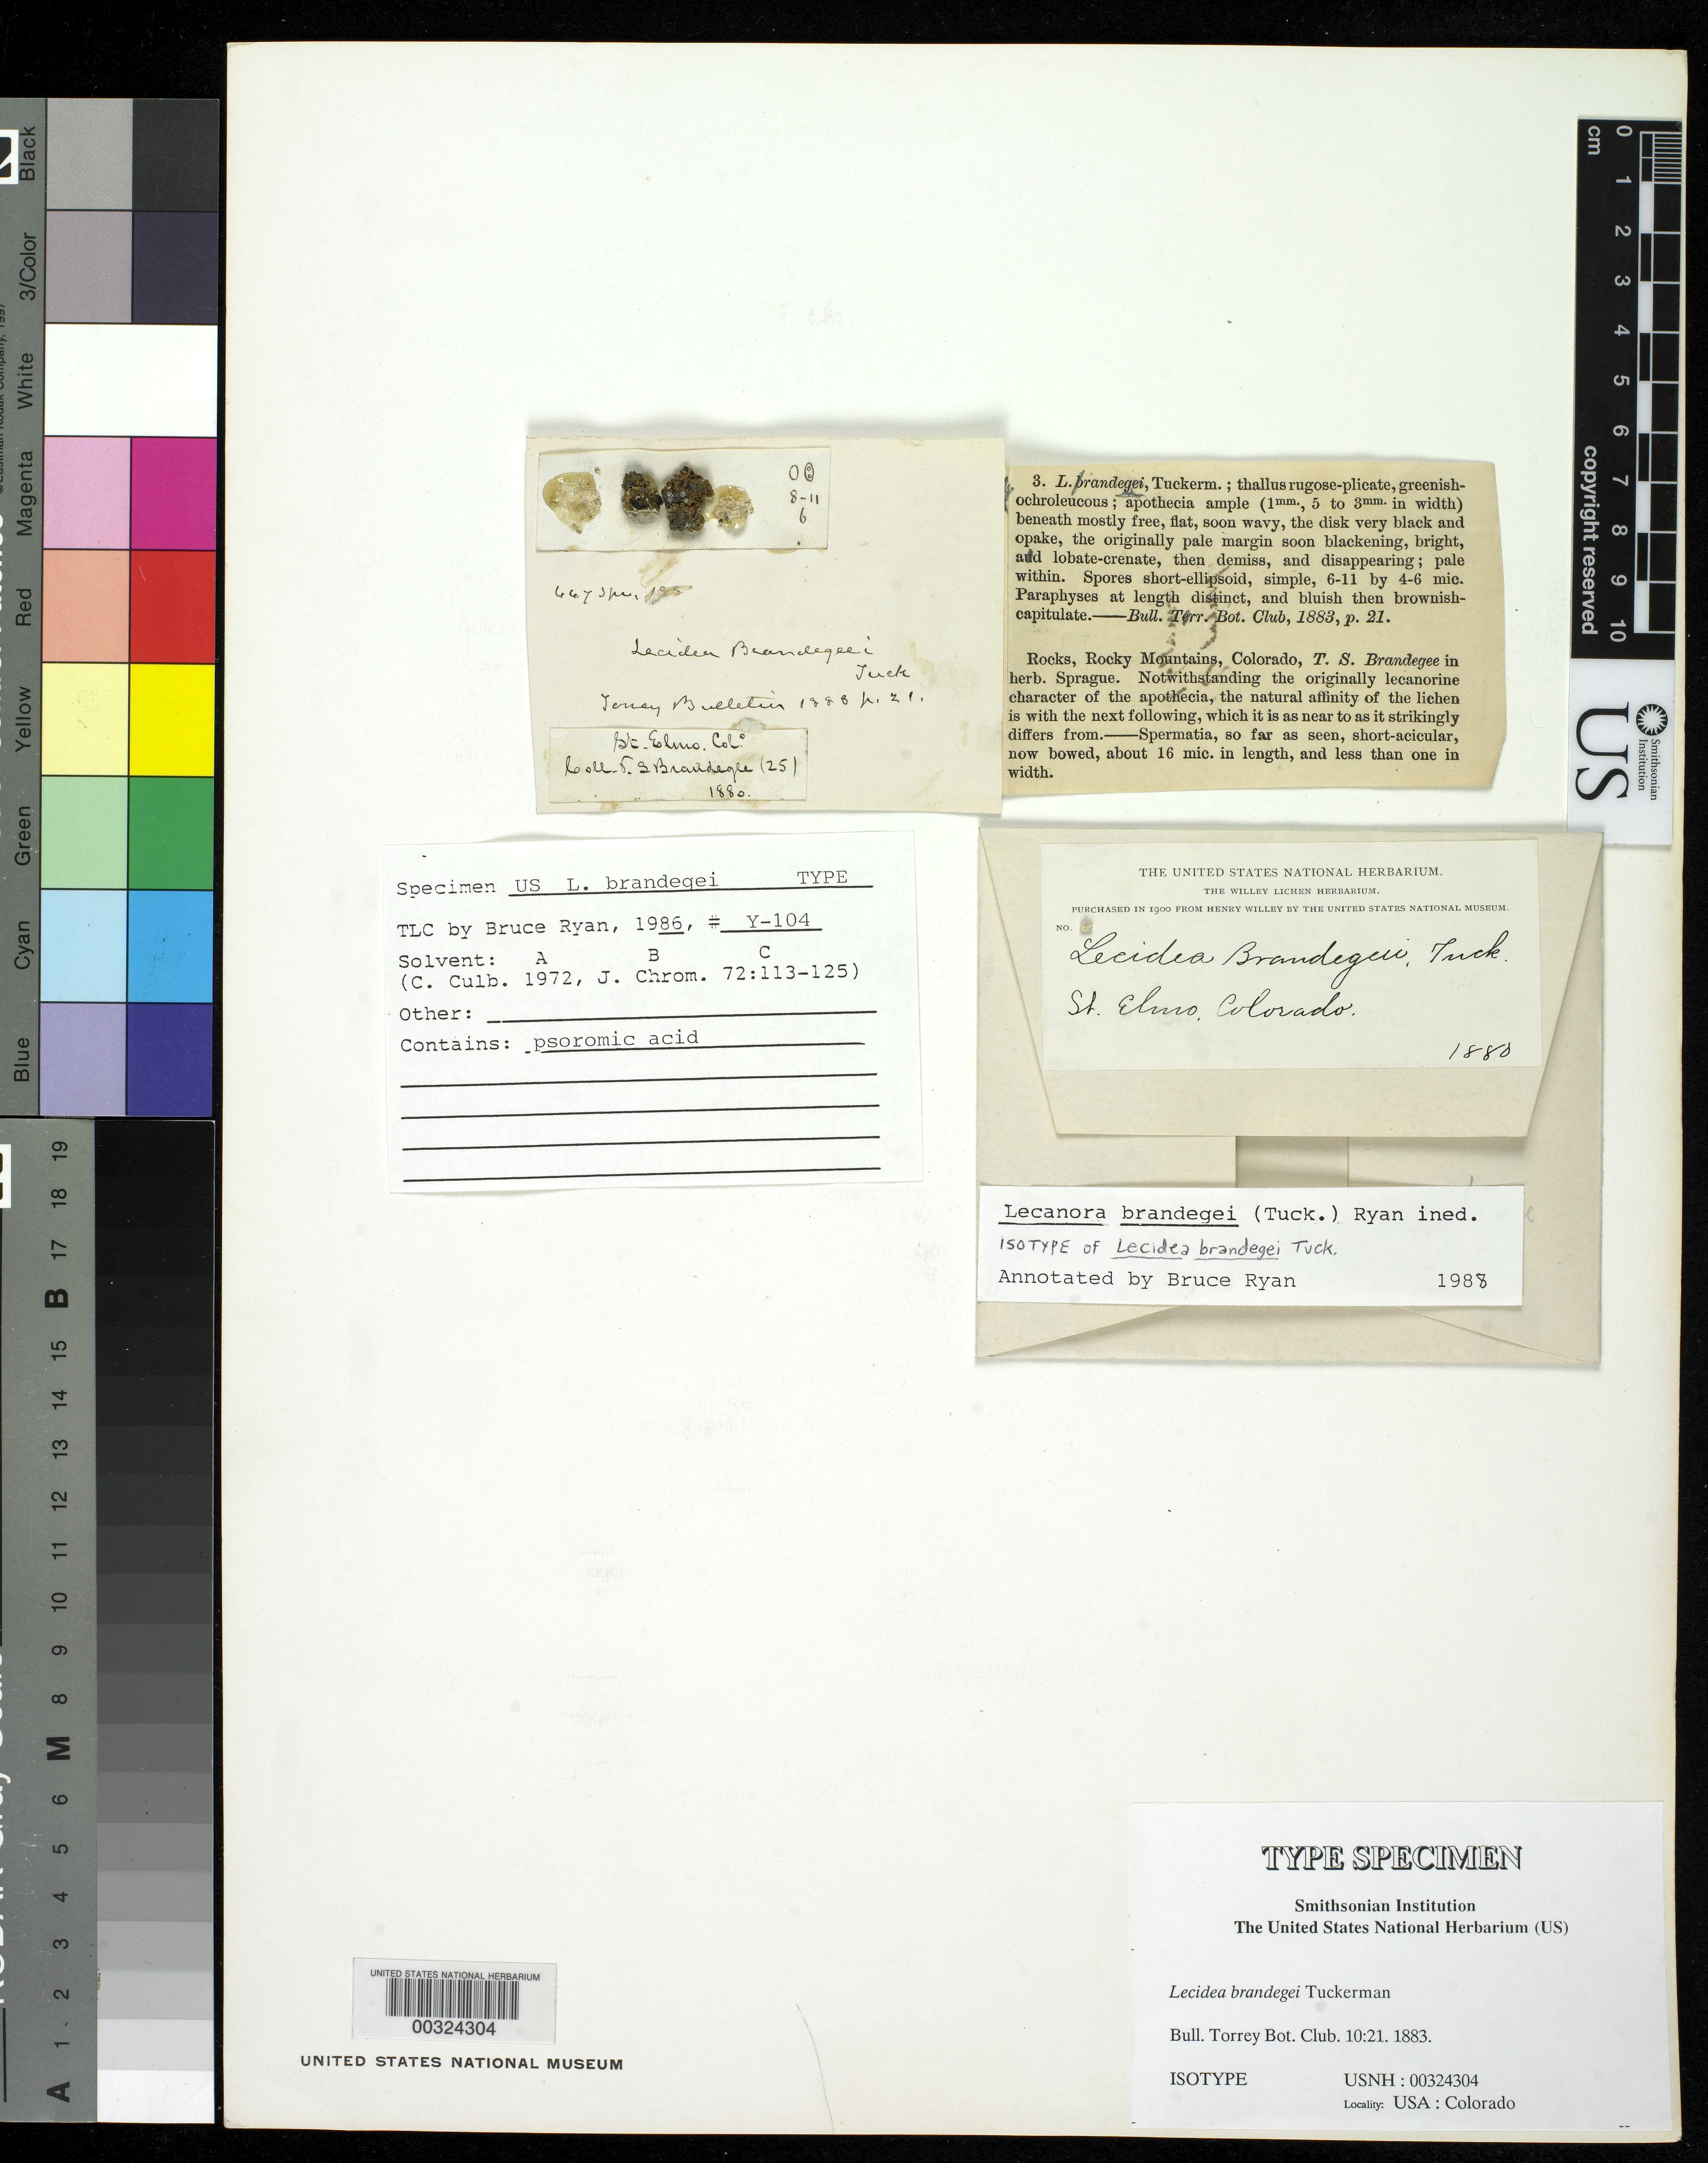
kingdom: Fungi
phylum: Ascomycota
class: Lecanoromycetes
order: Lecideales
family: Lecideaceae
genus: Lecidea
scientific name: Lecidea brandegei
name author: Tuck.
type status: Isotype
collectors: T. S. Brandegee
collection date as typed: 1880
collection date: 1880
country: United States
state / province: Colorado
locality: Near St. Elmo.